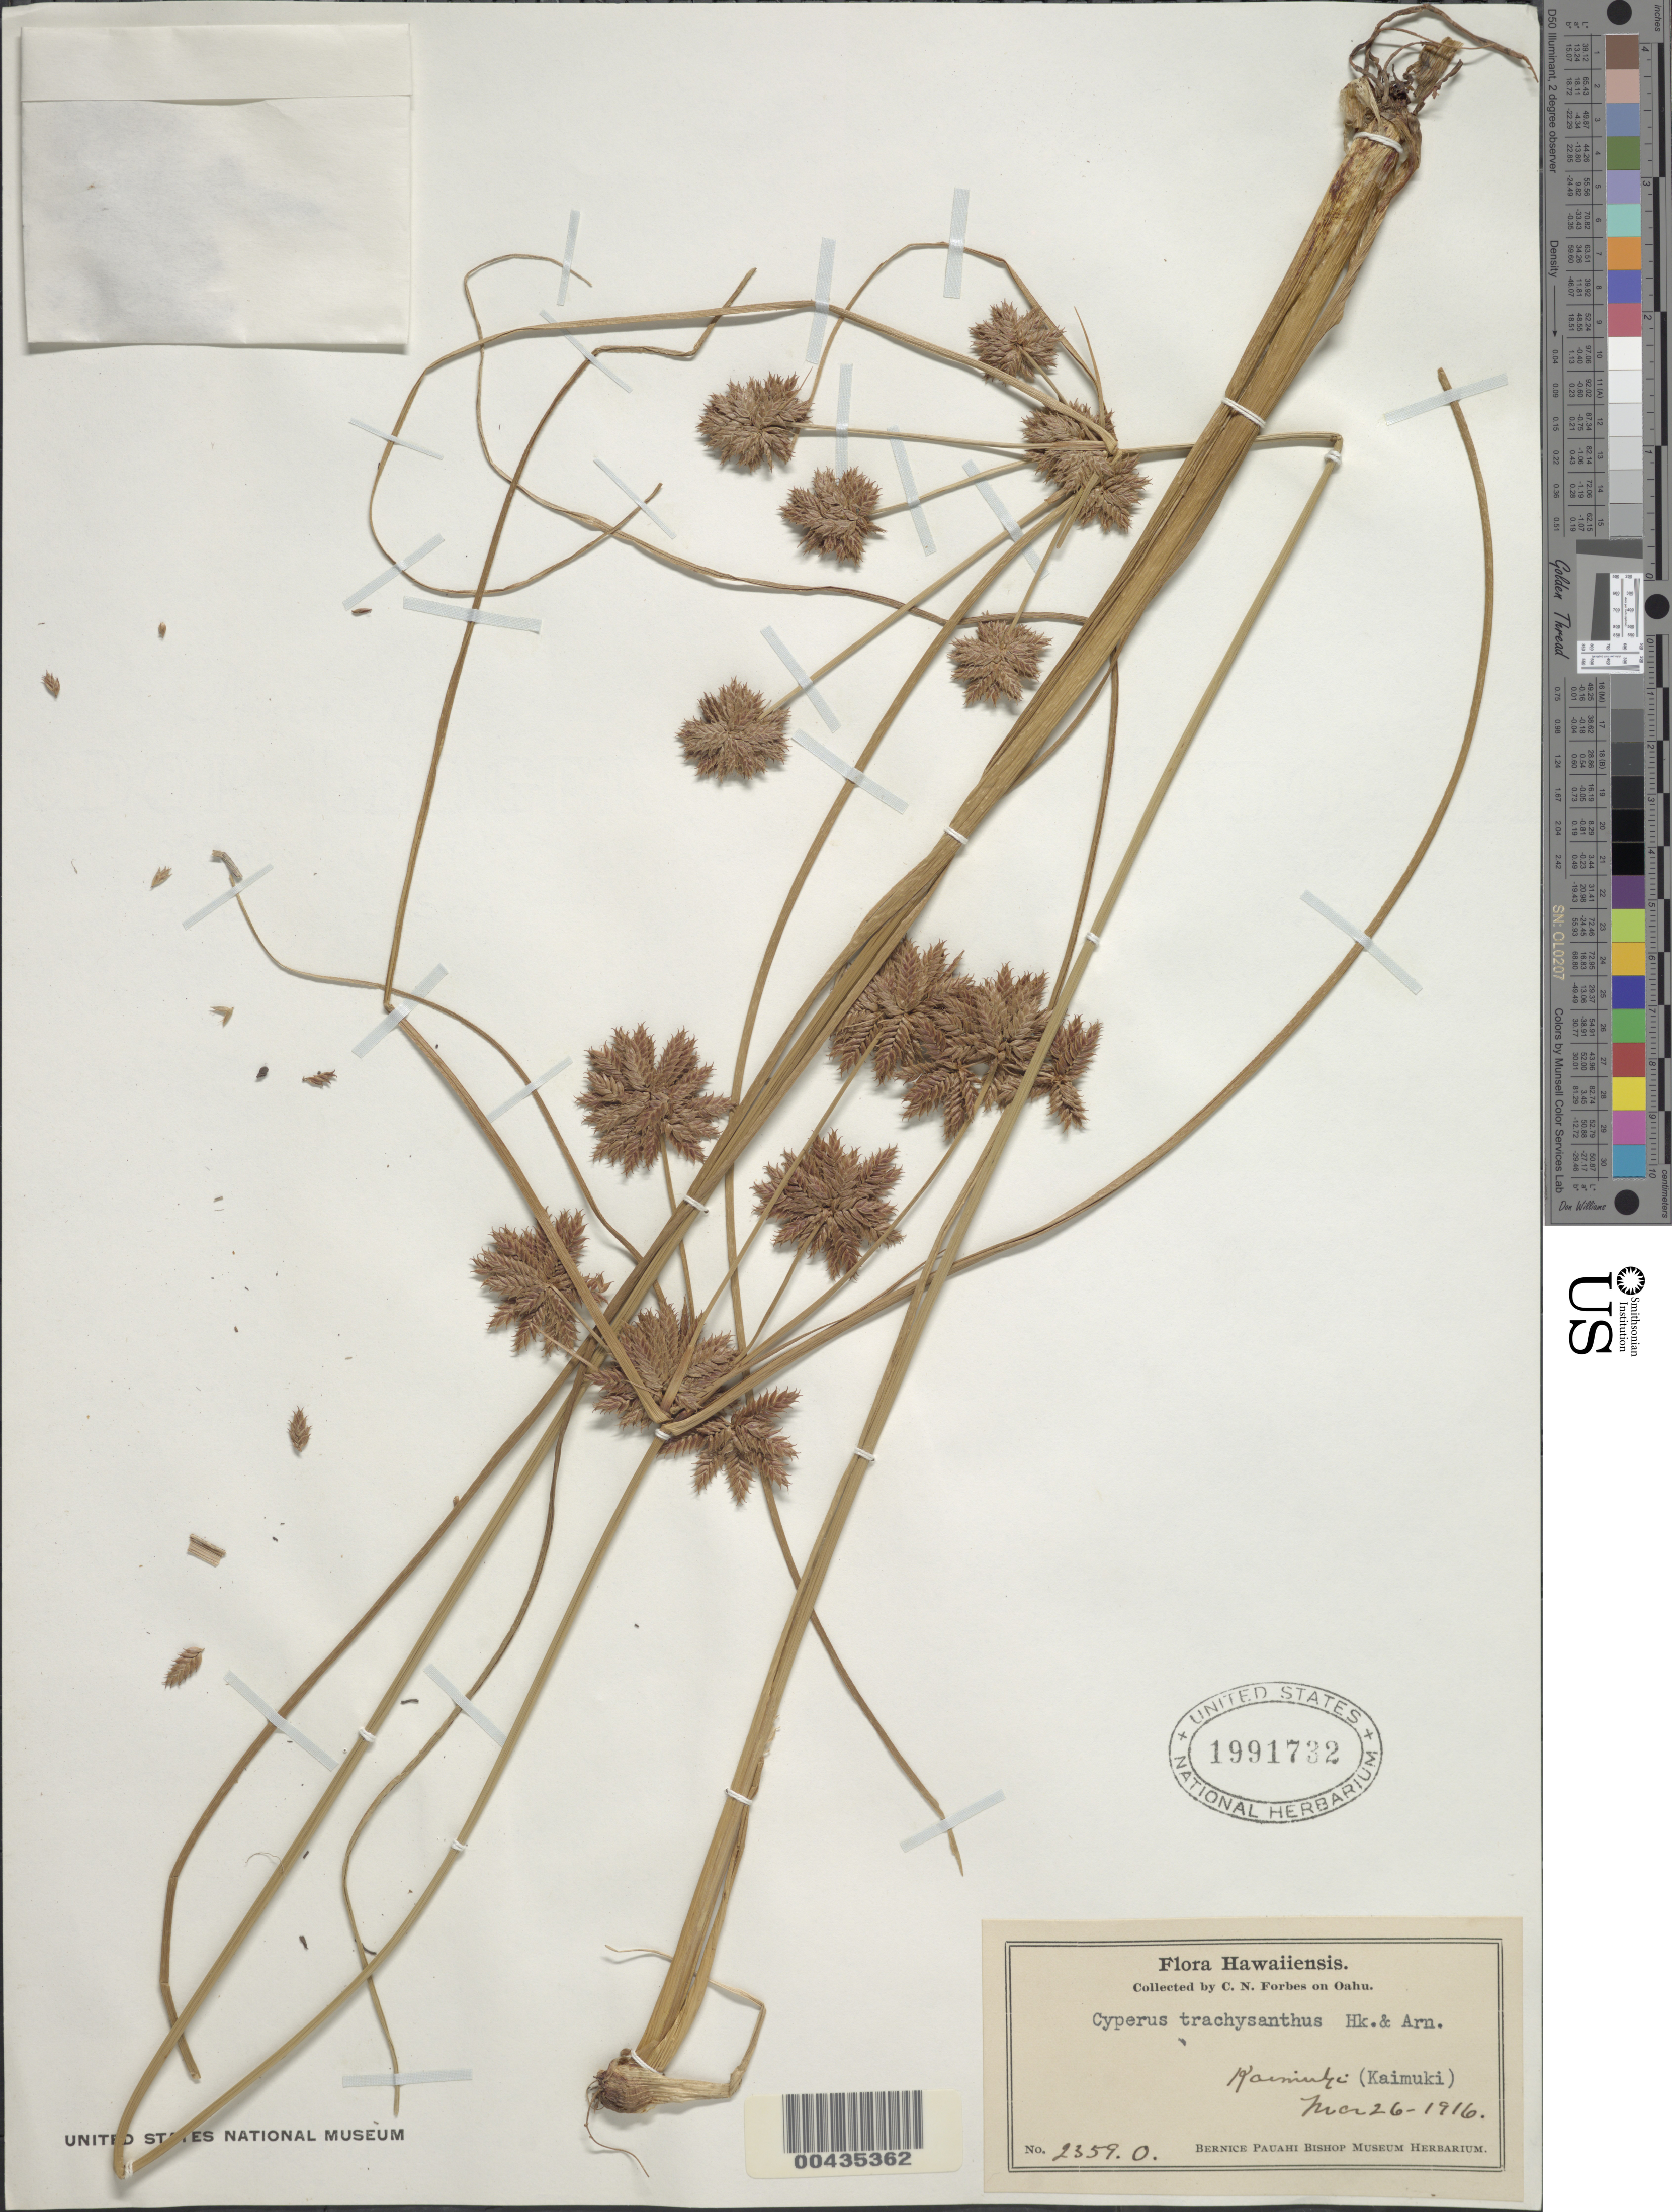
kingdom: Plantae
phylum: Tracheophyta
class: Liliopsida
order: Poales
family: Cyperaceae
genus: Cyperus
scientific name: Cyperus trachysanthos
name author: Hook. & Arn.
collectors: C. N. Forbes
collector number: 2359.O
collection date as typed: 26 Mar 1916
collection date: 1916-03-26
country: United States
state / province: Hawaii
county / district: Honolulu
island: Oahu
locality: Kaimuki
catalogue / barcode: US 1991732